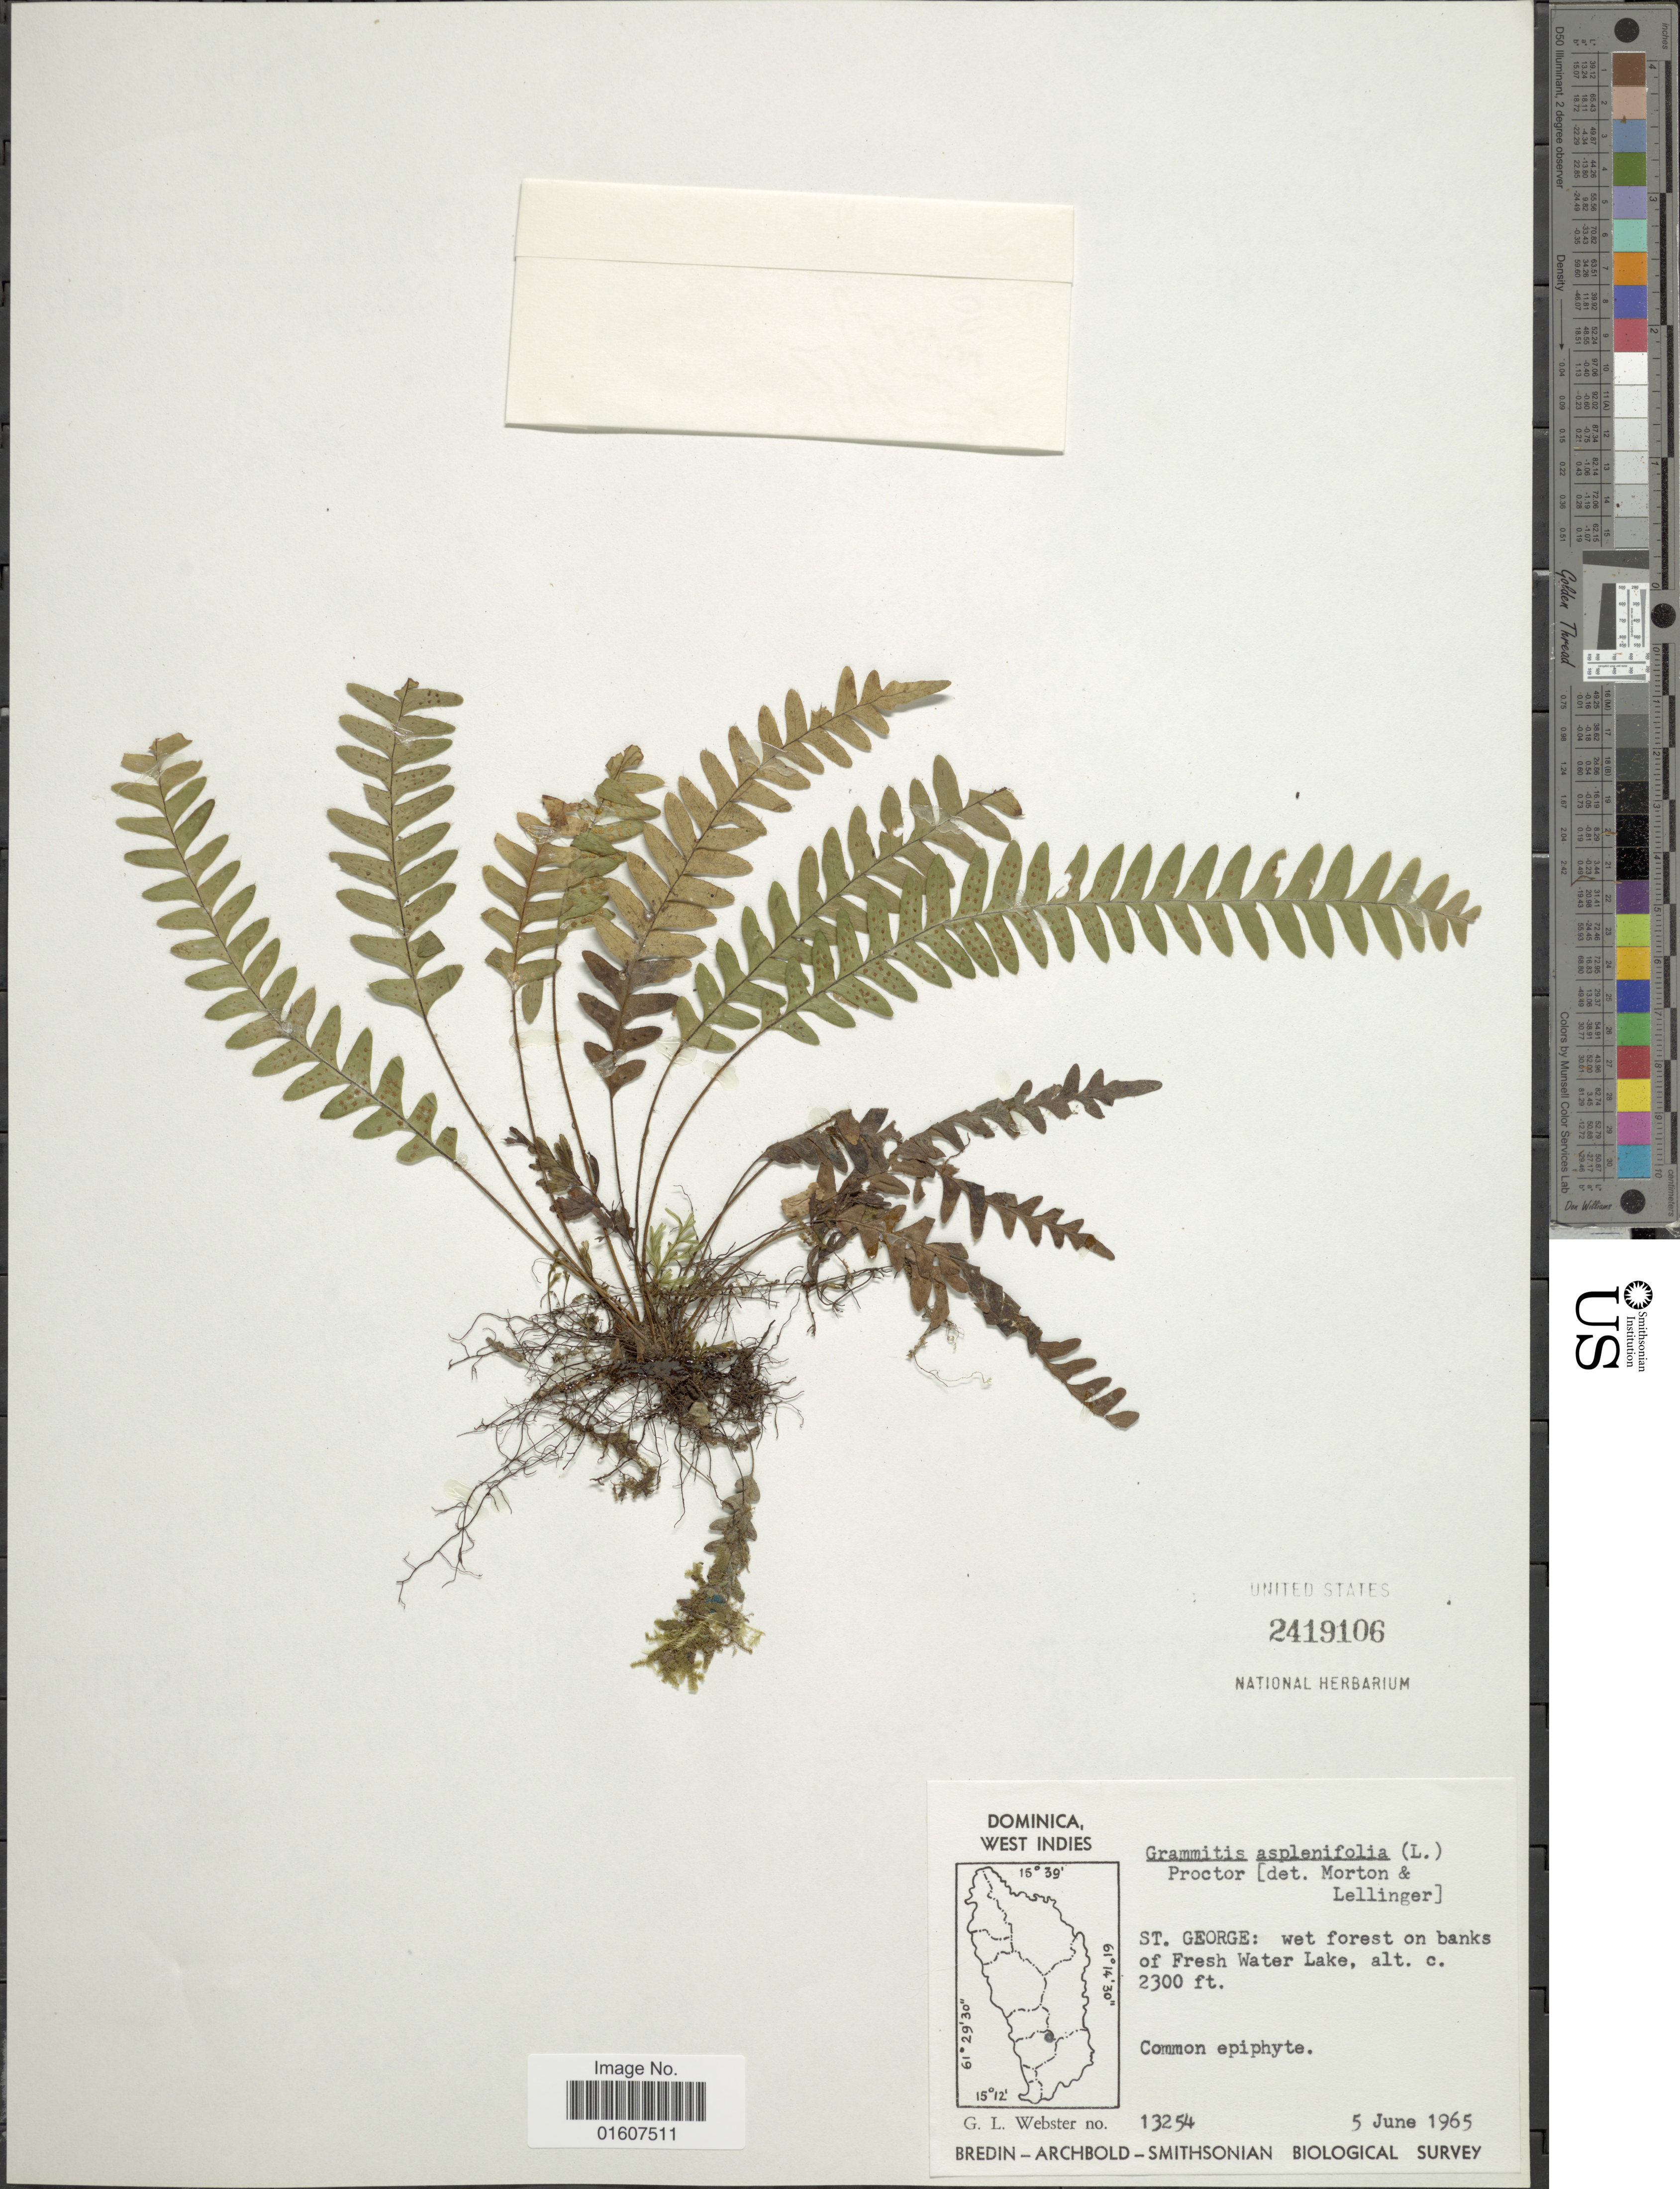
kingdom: Plantae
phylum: Tracheophyta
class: Polypodiopsida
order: Polypodiales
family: Polypodiaceae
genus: Terpsichore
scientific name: Terpsichore eggersii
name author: (Baker ex Hook.) A.R. Sm.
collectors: G. L. Webster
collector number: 13254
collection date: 1965-06-05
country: Dominica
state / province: St. George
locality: St George: wet forest on banks of Fresh Water Lake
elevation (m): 701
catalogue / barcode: US 2419106